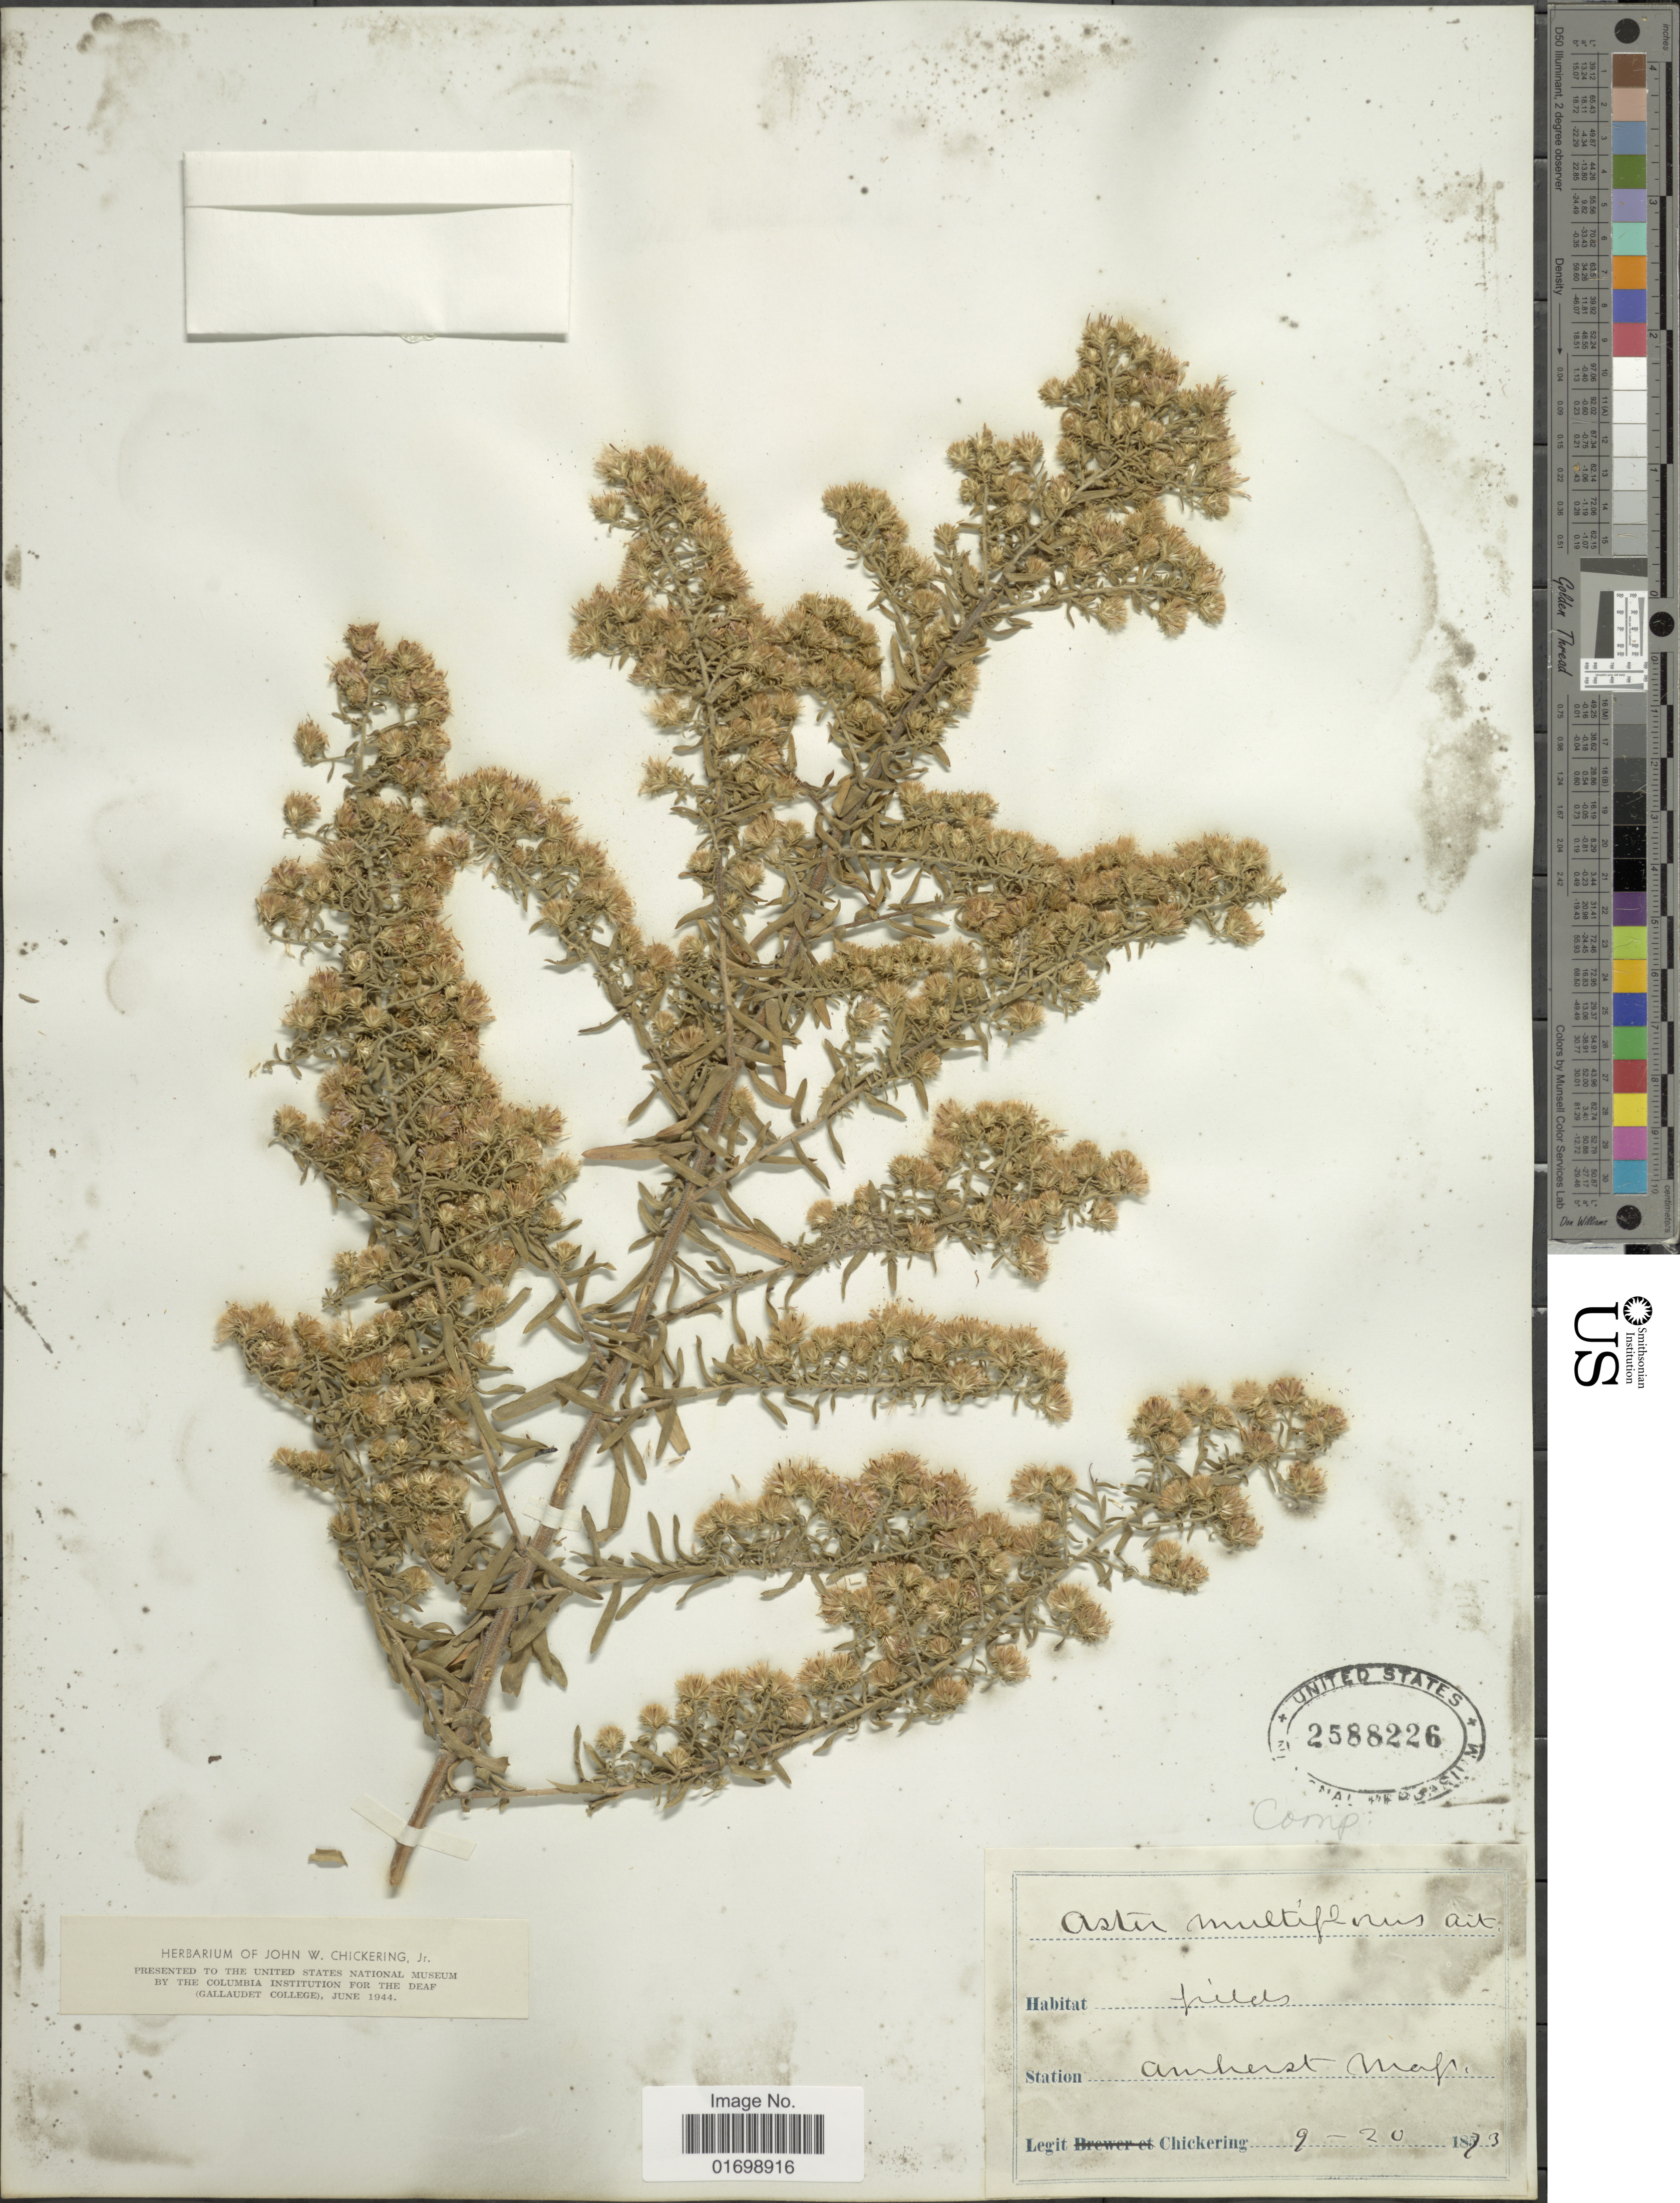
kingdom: Plantae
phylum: Tracheophyta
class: Magnoliopsida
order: Asterales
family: Asteraceae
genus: Symphyotrichum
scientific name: Symphyotrichum ericoides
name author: (L.) G.L. Nesom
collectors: -. Chickering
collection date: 1873-09-20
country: United States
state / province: Massachusetts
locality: Station Amherst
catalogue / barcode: US 2588226